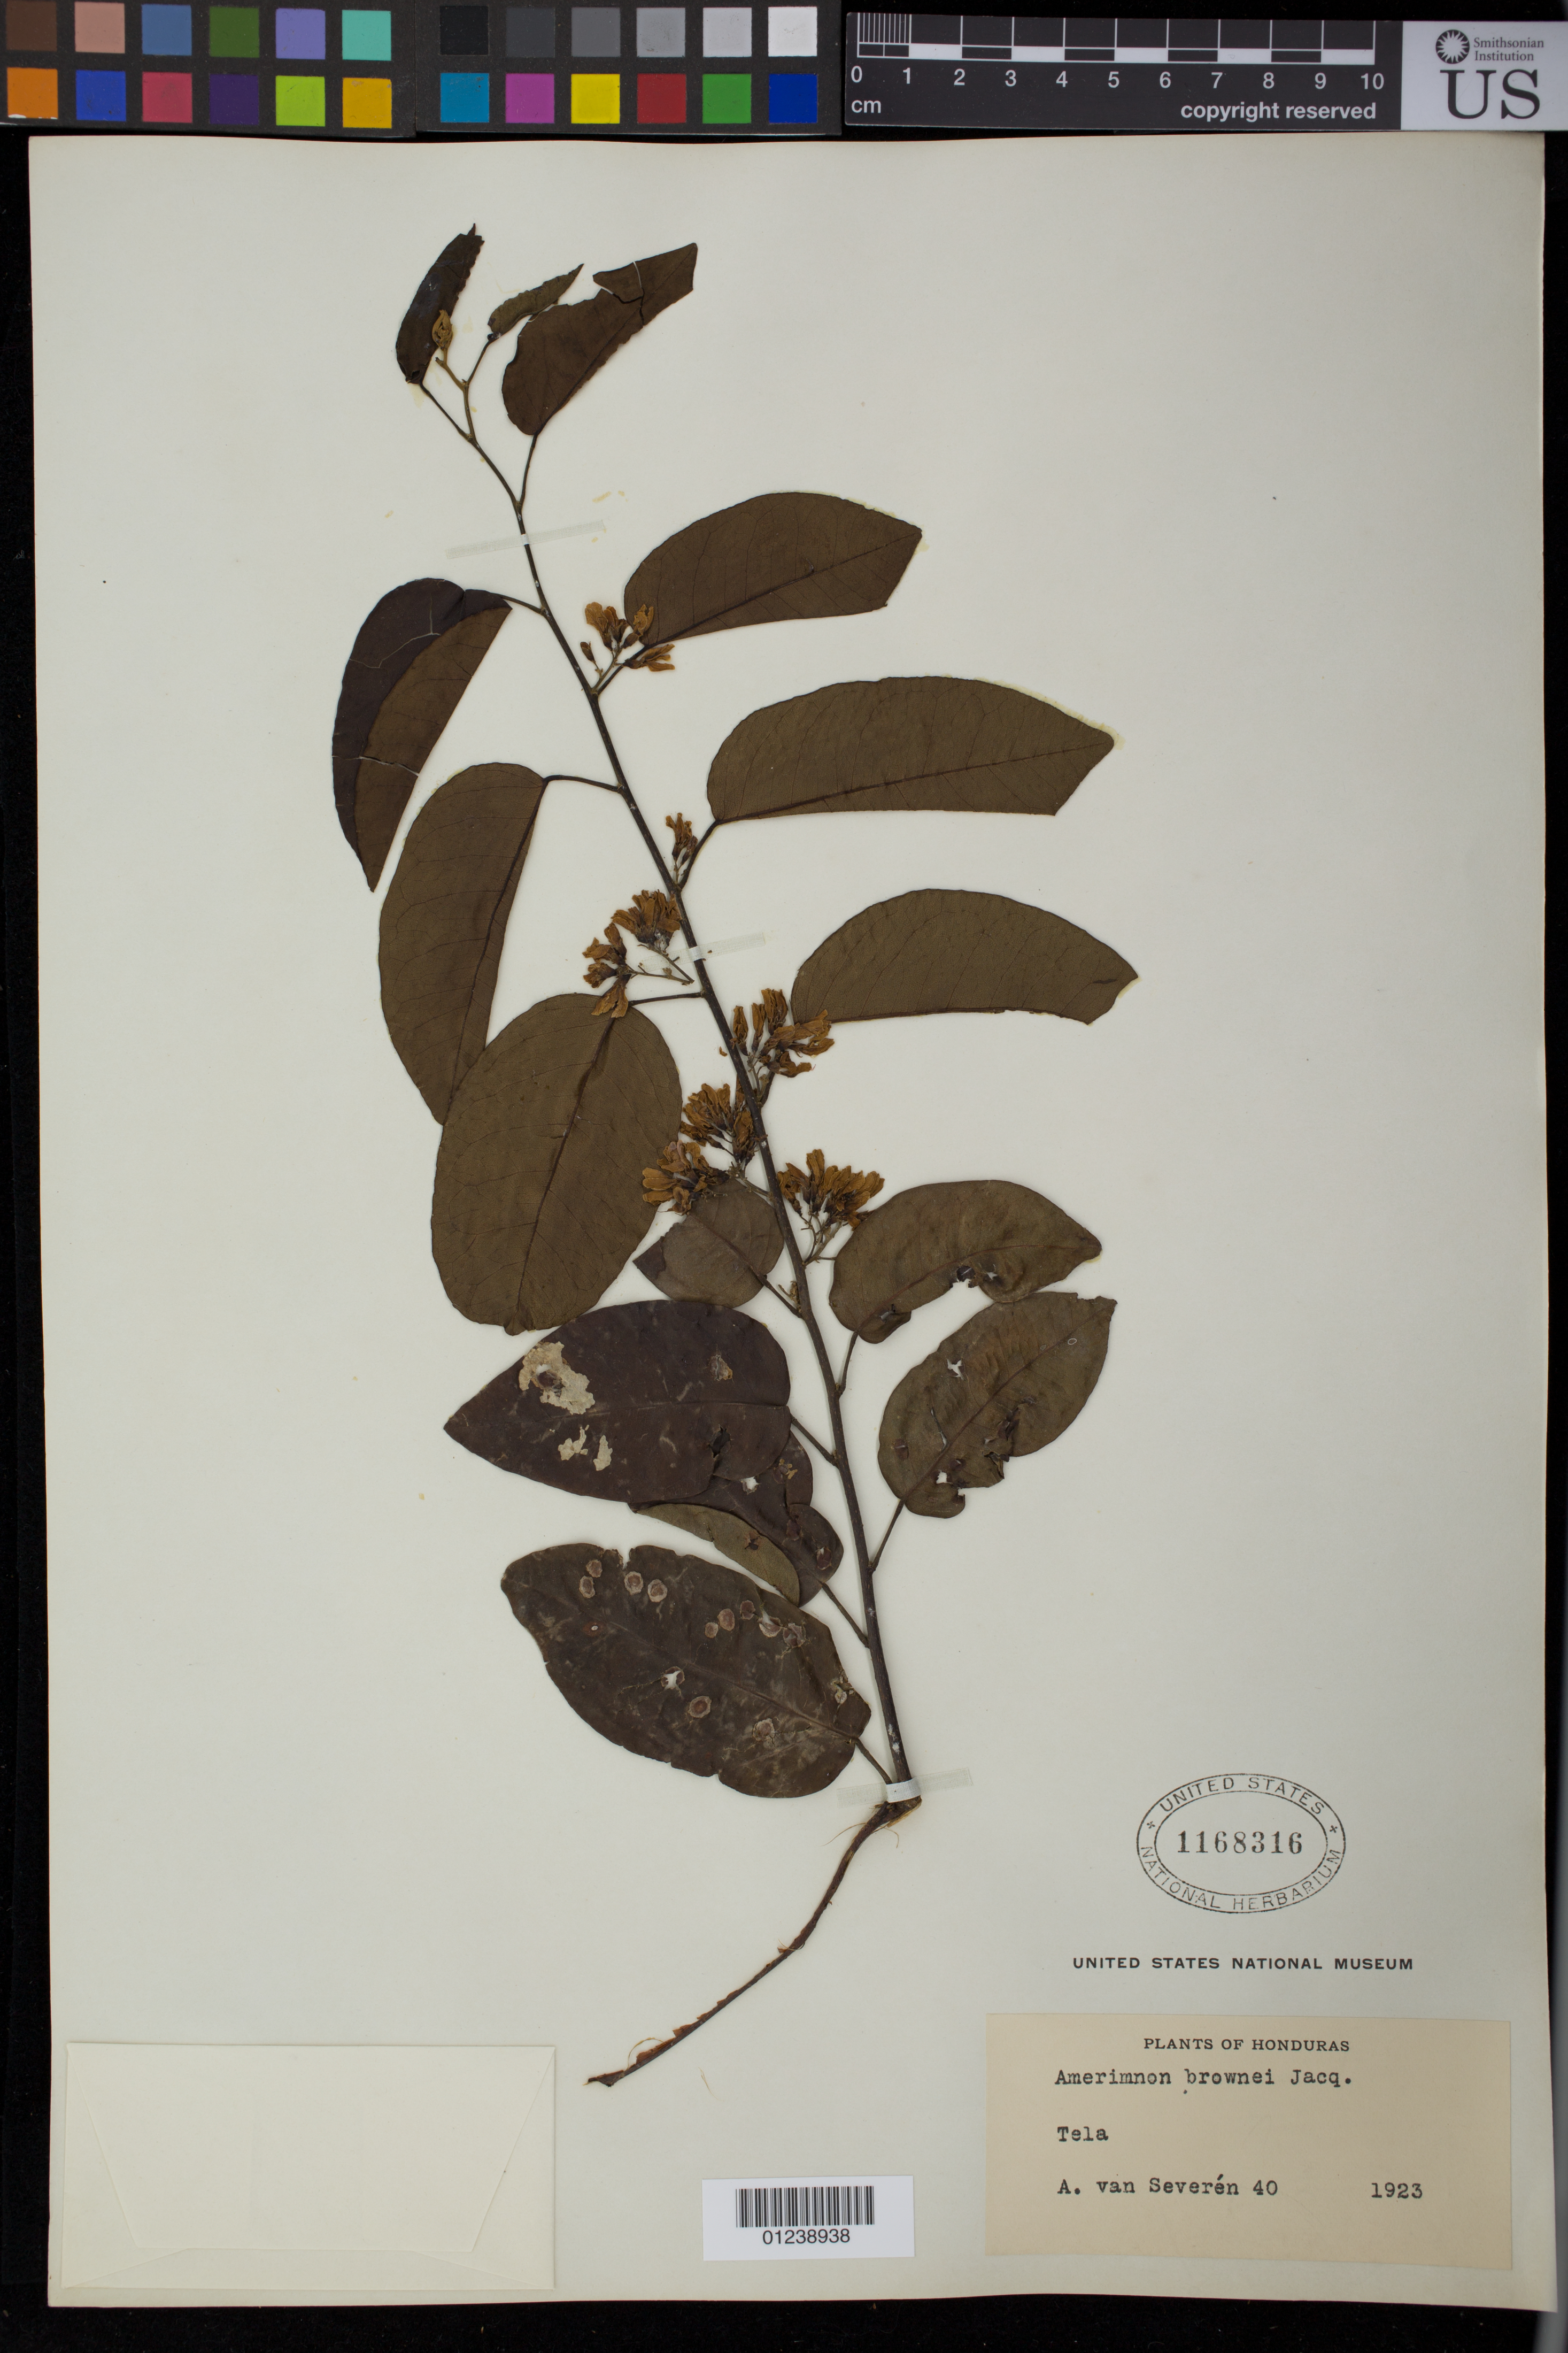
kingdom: Plantae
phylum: Tracheophyta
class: Magnoliopsida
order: Fabales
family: Fabaceae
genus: Dalbergia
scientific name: Dalbergia brownei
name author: (Jacq.) Schinz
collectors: A. Van Severen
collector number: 40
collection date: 1923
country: Honduras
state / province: Atlántida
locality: Tela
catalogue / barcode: US 1168316